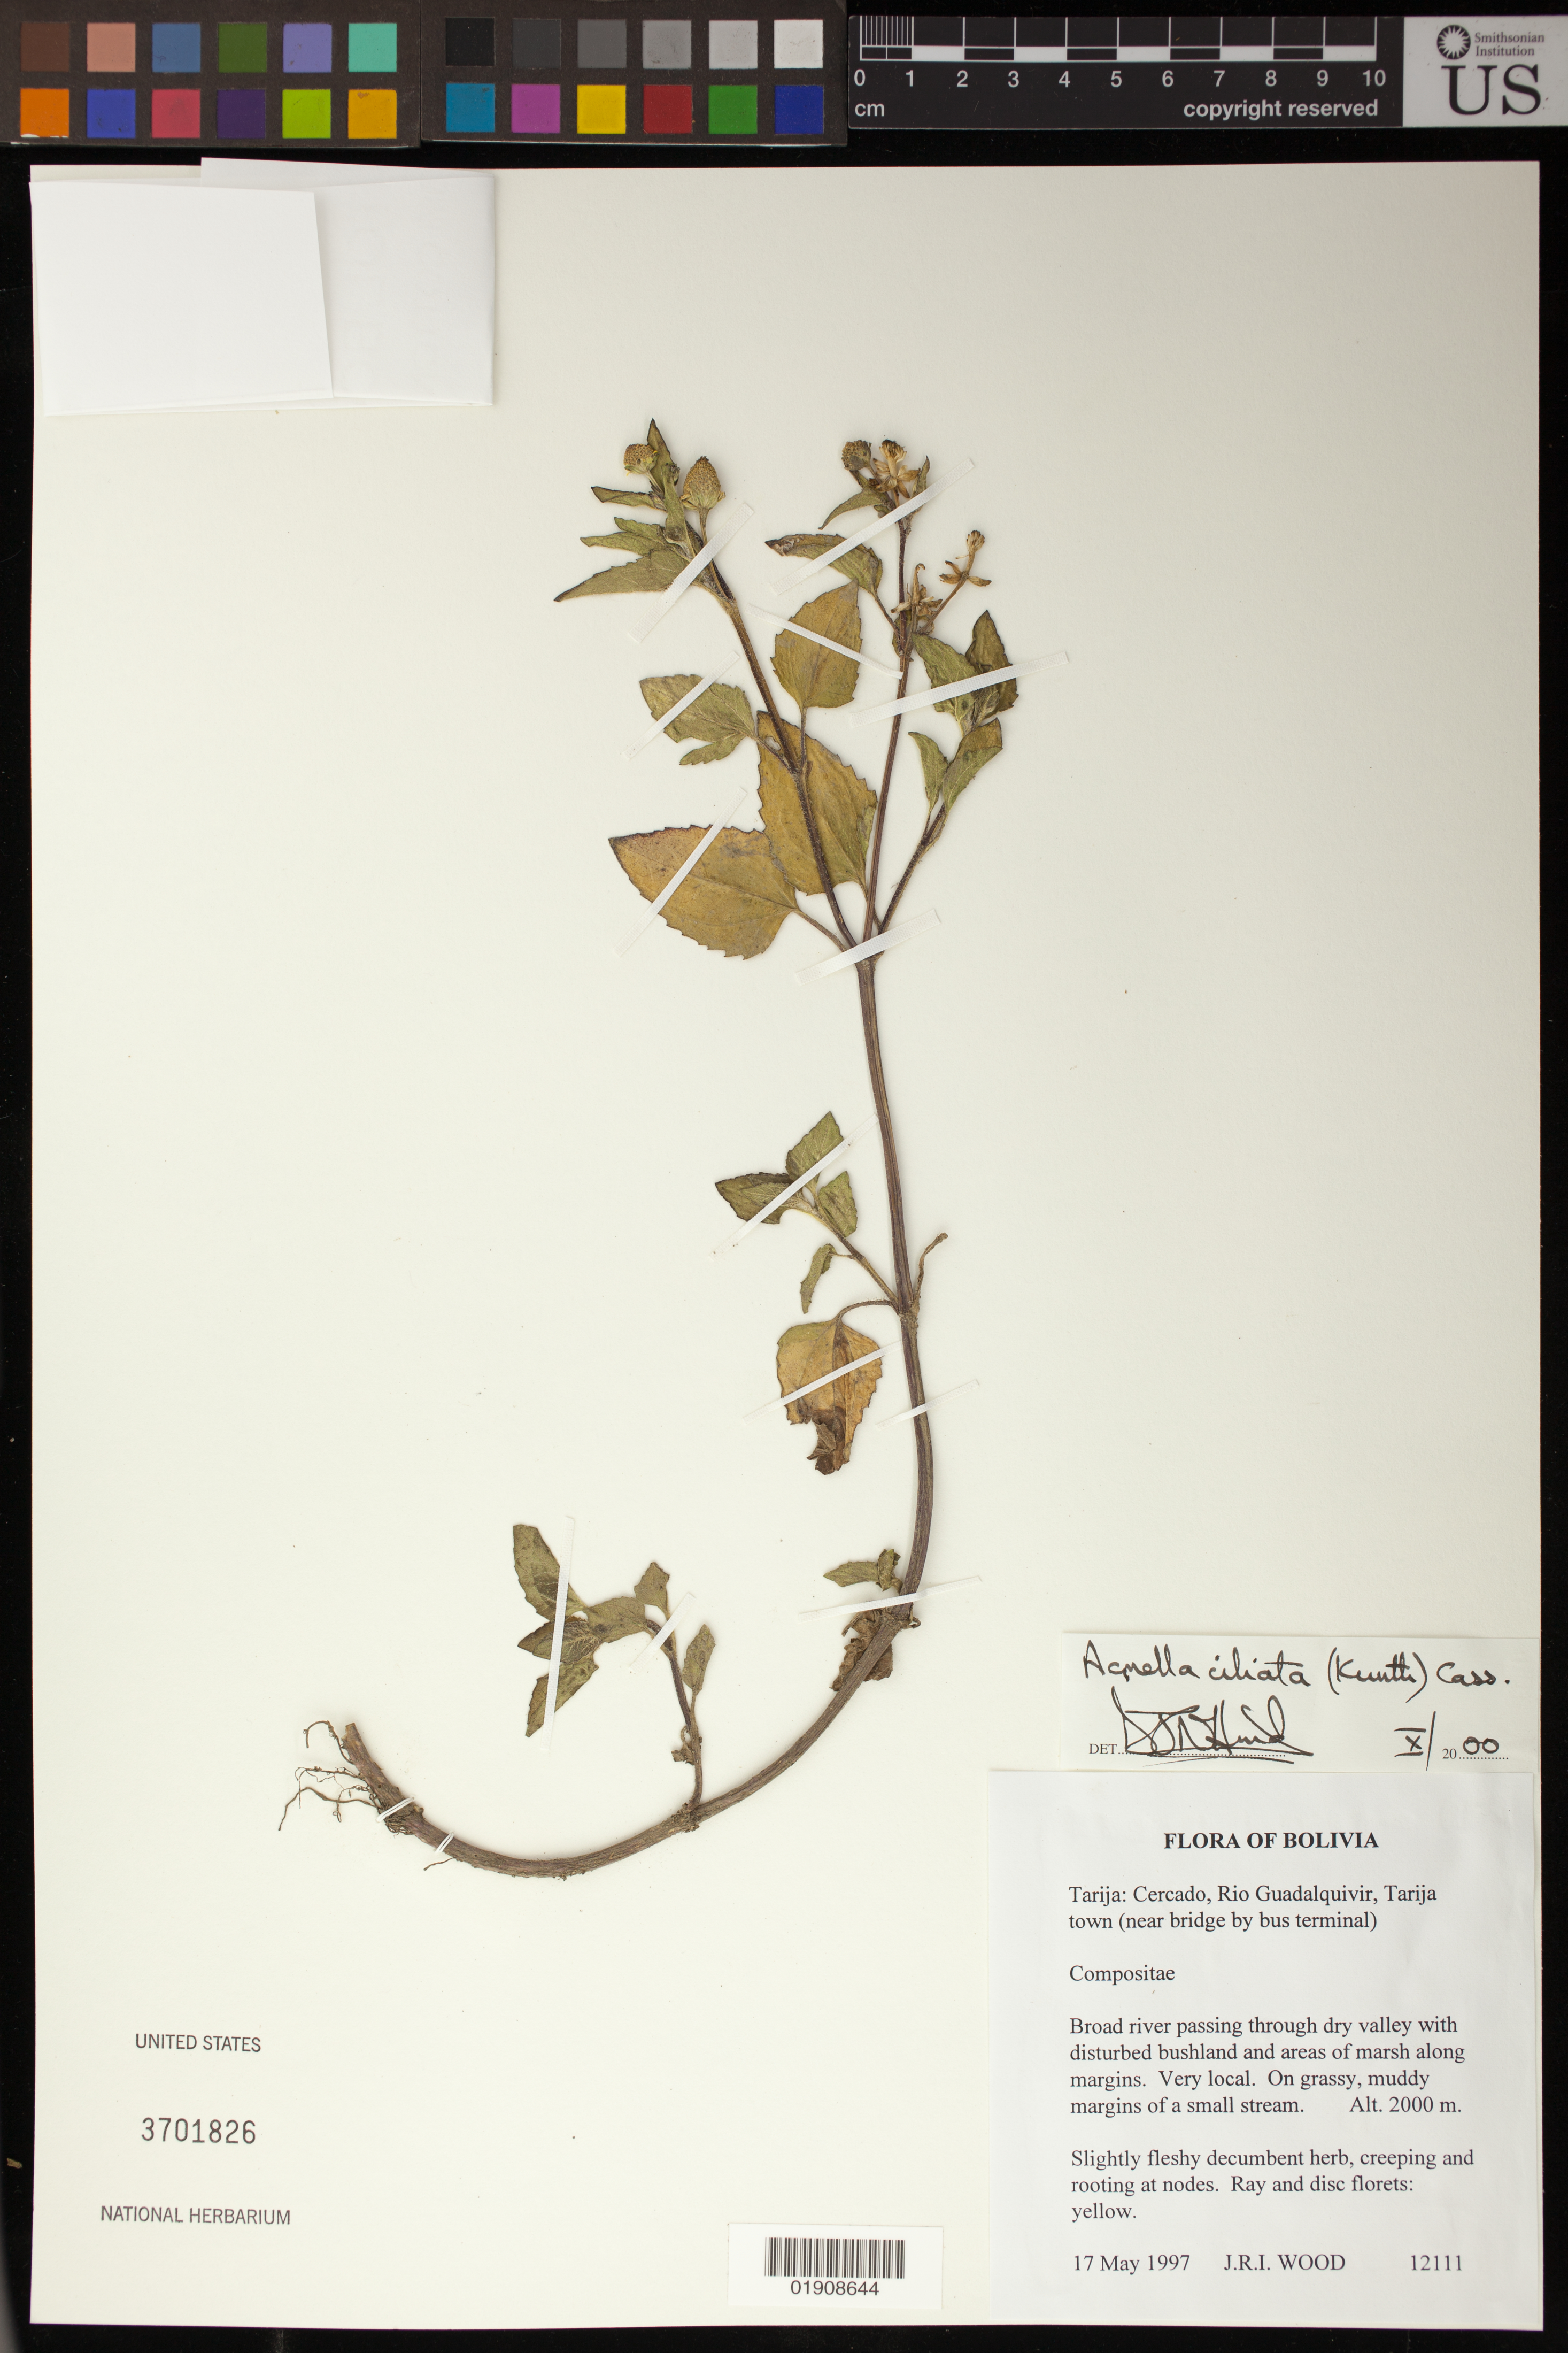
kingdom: Plantae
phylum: Tracheophyta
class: Magnoliopsida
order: Asterales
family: Asteraceae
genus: Acmella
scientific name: Acmella ciliata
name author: (Kunth) Cass.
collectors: J. R. I. Wood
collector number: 12111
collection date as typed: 17 May 1997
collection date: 1997-05-17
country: Bolivia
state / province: Tarija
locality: Cercado, Rio Guadalquivir, Tarija town (near bridge by bus terminal)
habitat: Broad river passing through dry valley with disturbed bushland and areas of marsh along margins. very local. On grassym muddy margins of a small stream.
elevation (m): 2000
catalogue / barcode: US 3701826